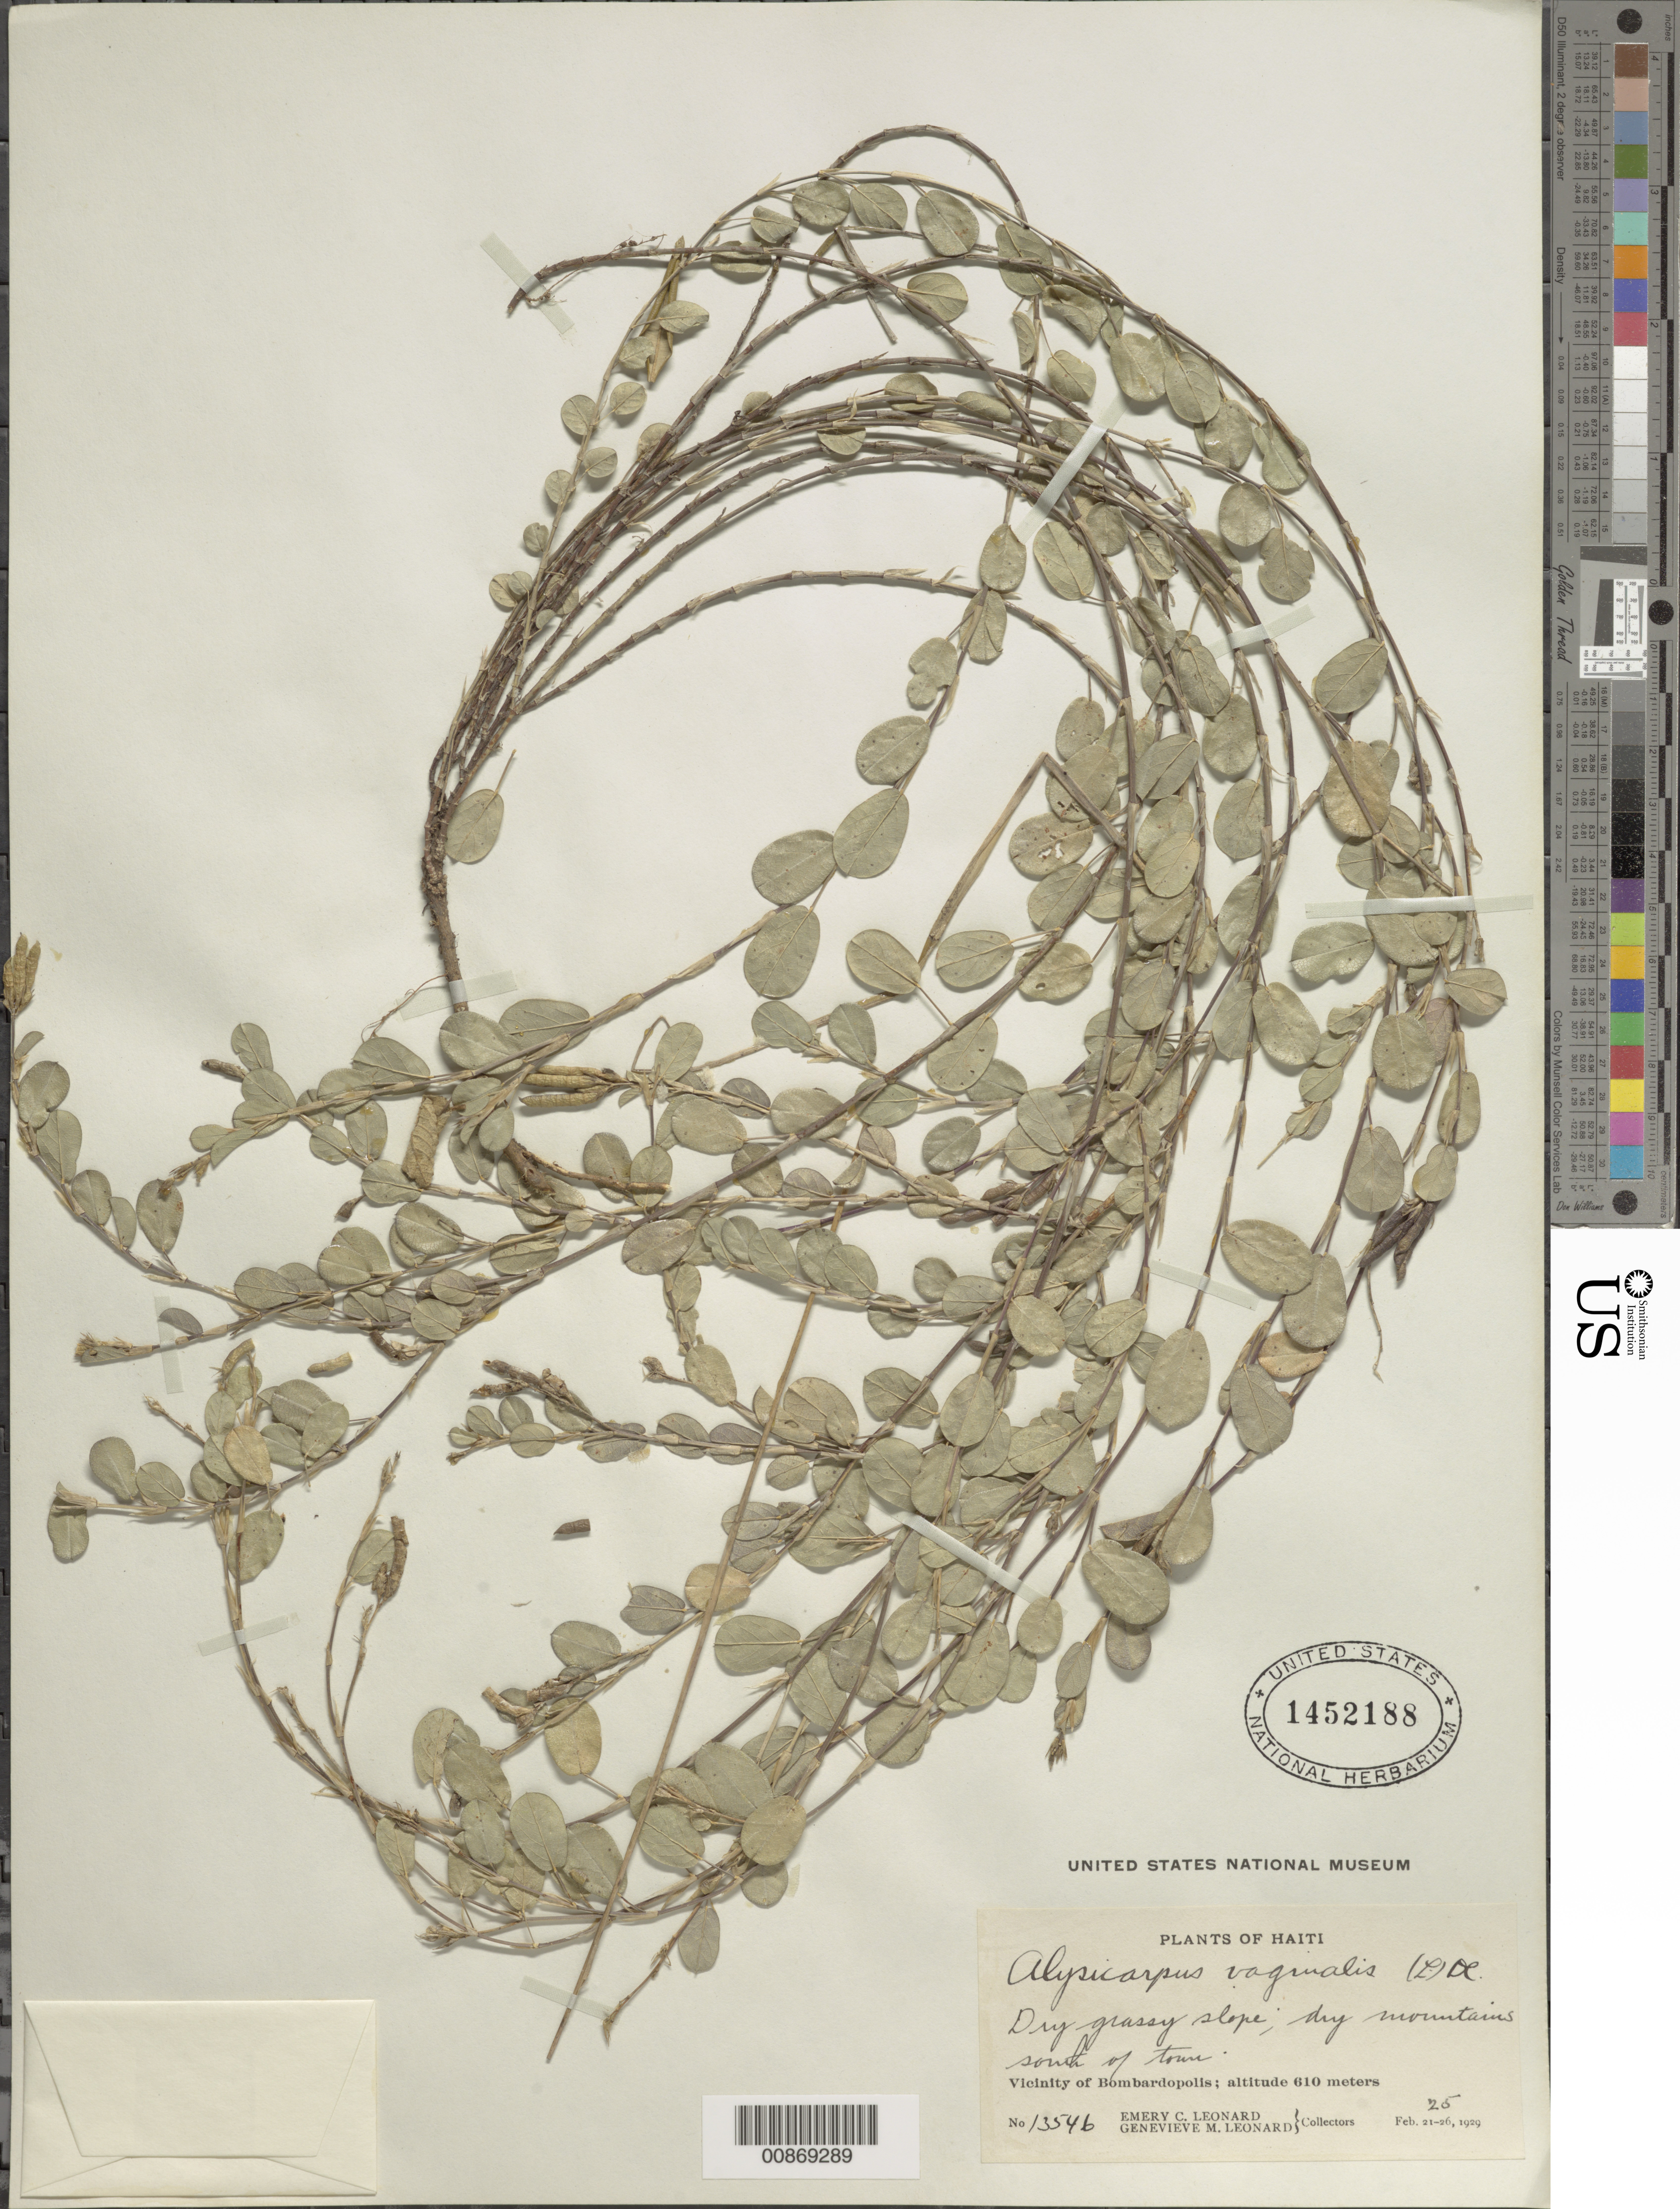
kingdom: Plantae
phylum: Tracheophyta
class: Magnoliopsida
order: Fabales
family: Fabaceae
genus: Alysicarpus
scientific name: Alysicarpus vaginalis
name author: (L.) DC.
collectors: E. C. Leonard & G. M. Leonard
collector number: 13546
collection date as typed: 25 Feb 1929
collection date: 1929-02-25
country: Haiti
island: Hispaniola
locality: Dry mountains south of Bombardopolis.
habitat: Dry grassy slope.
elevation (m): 610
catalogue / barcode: US 1452188